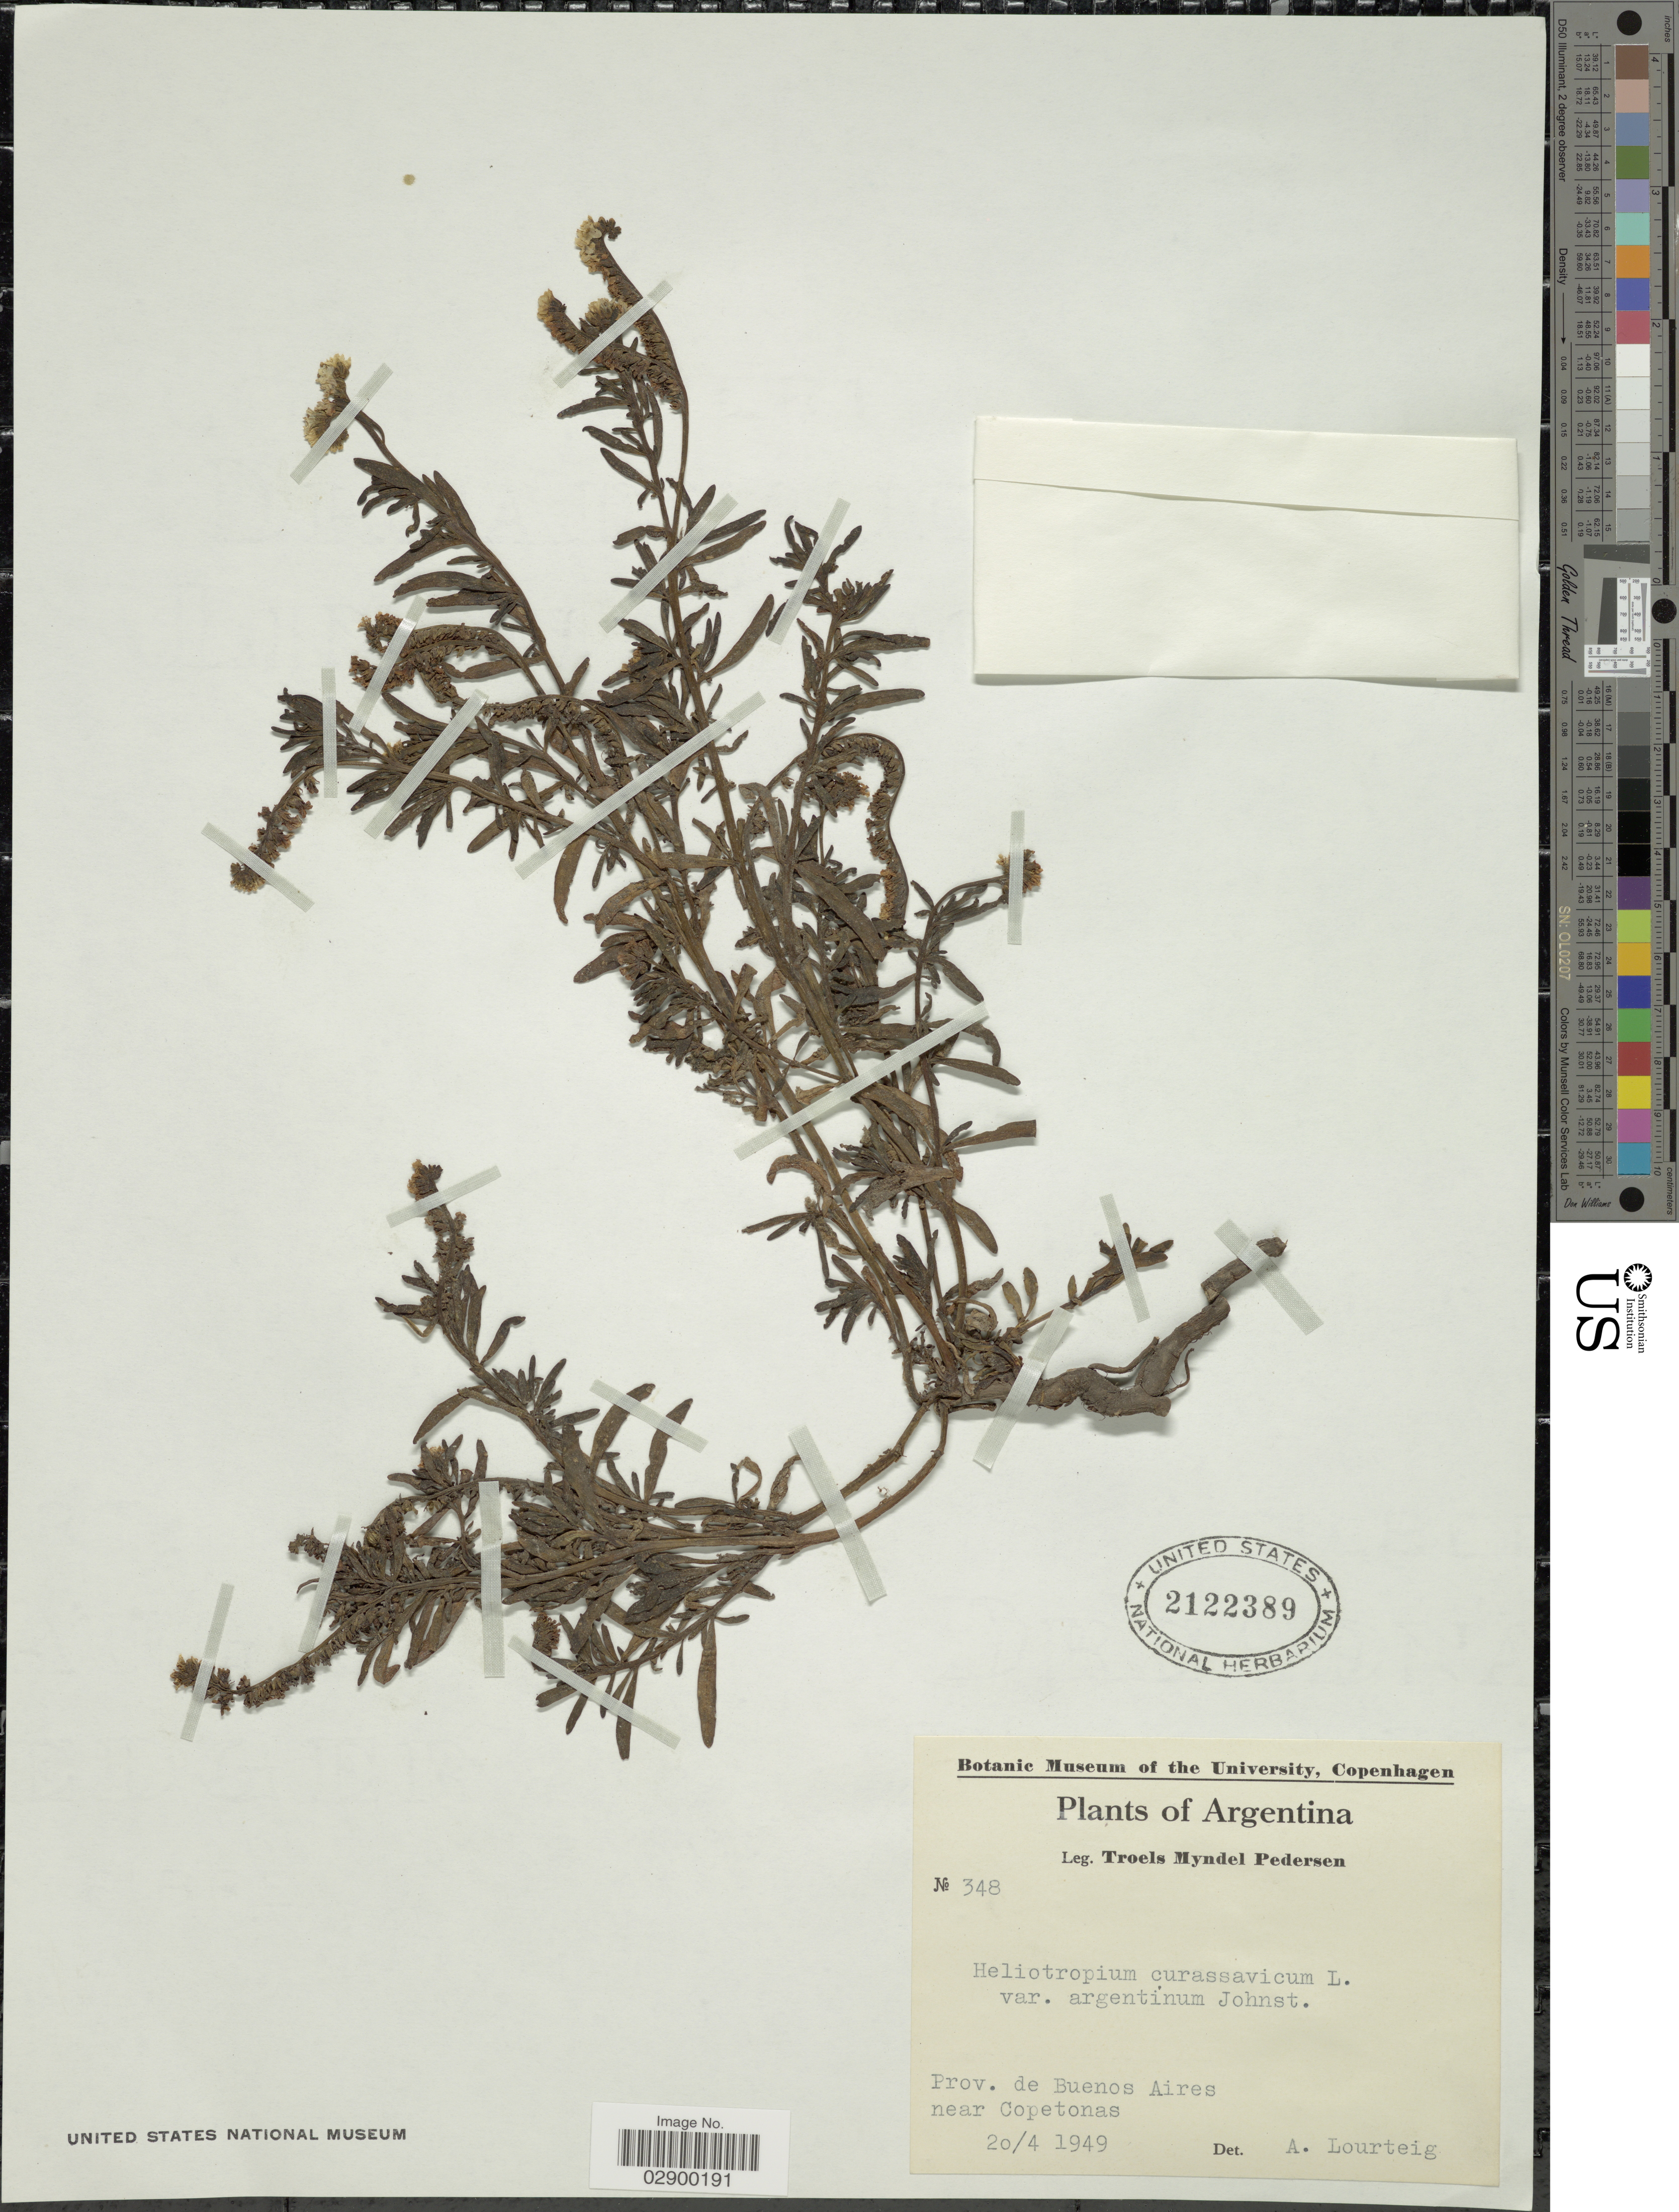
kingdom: Plantae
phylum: Tracheophyta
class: Magnoliopsida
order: Boraginales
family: Heliotropiaceae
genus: Heliotropium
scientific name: Heliotropium curassavicum var. argentinum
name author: I.M. Johnst.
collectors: T. Pederson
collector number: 348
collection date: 1949-04-20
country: Argentina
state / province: Buenos Aires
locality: Prov. de Buenos Aires, near Copetonas.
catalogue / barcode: US 2122389